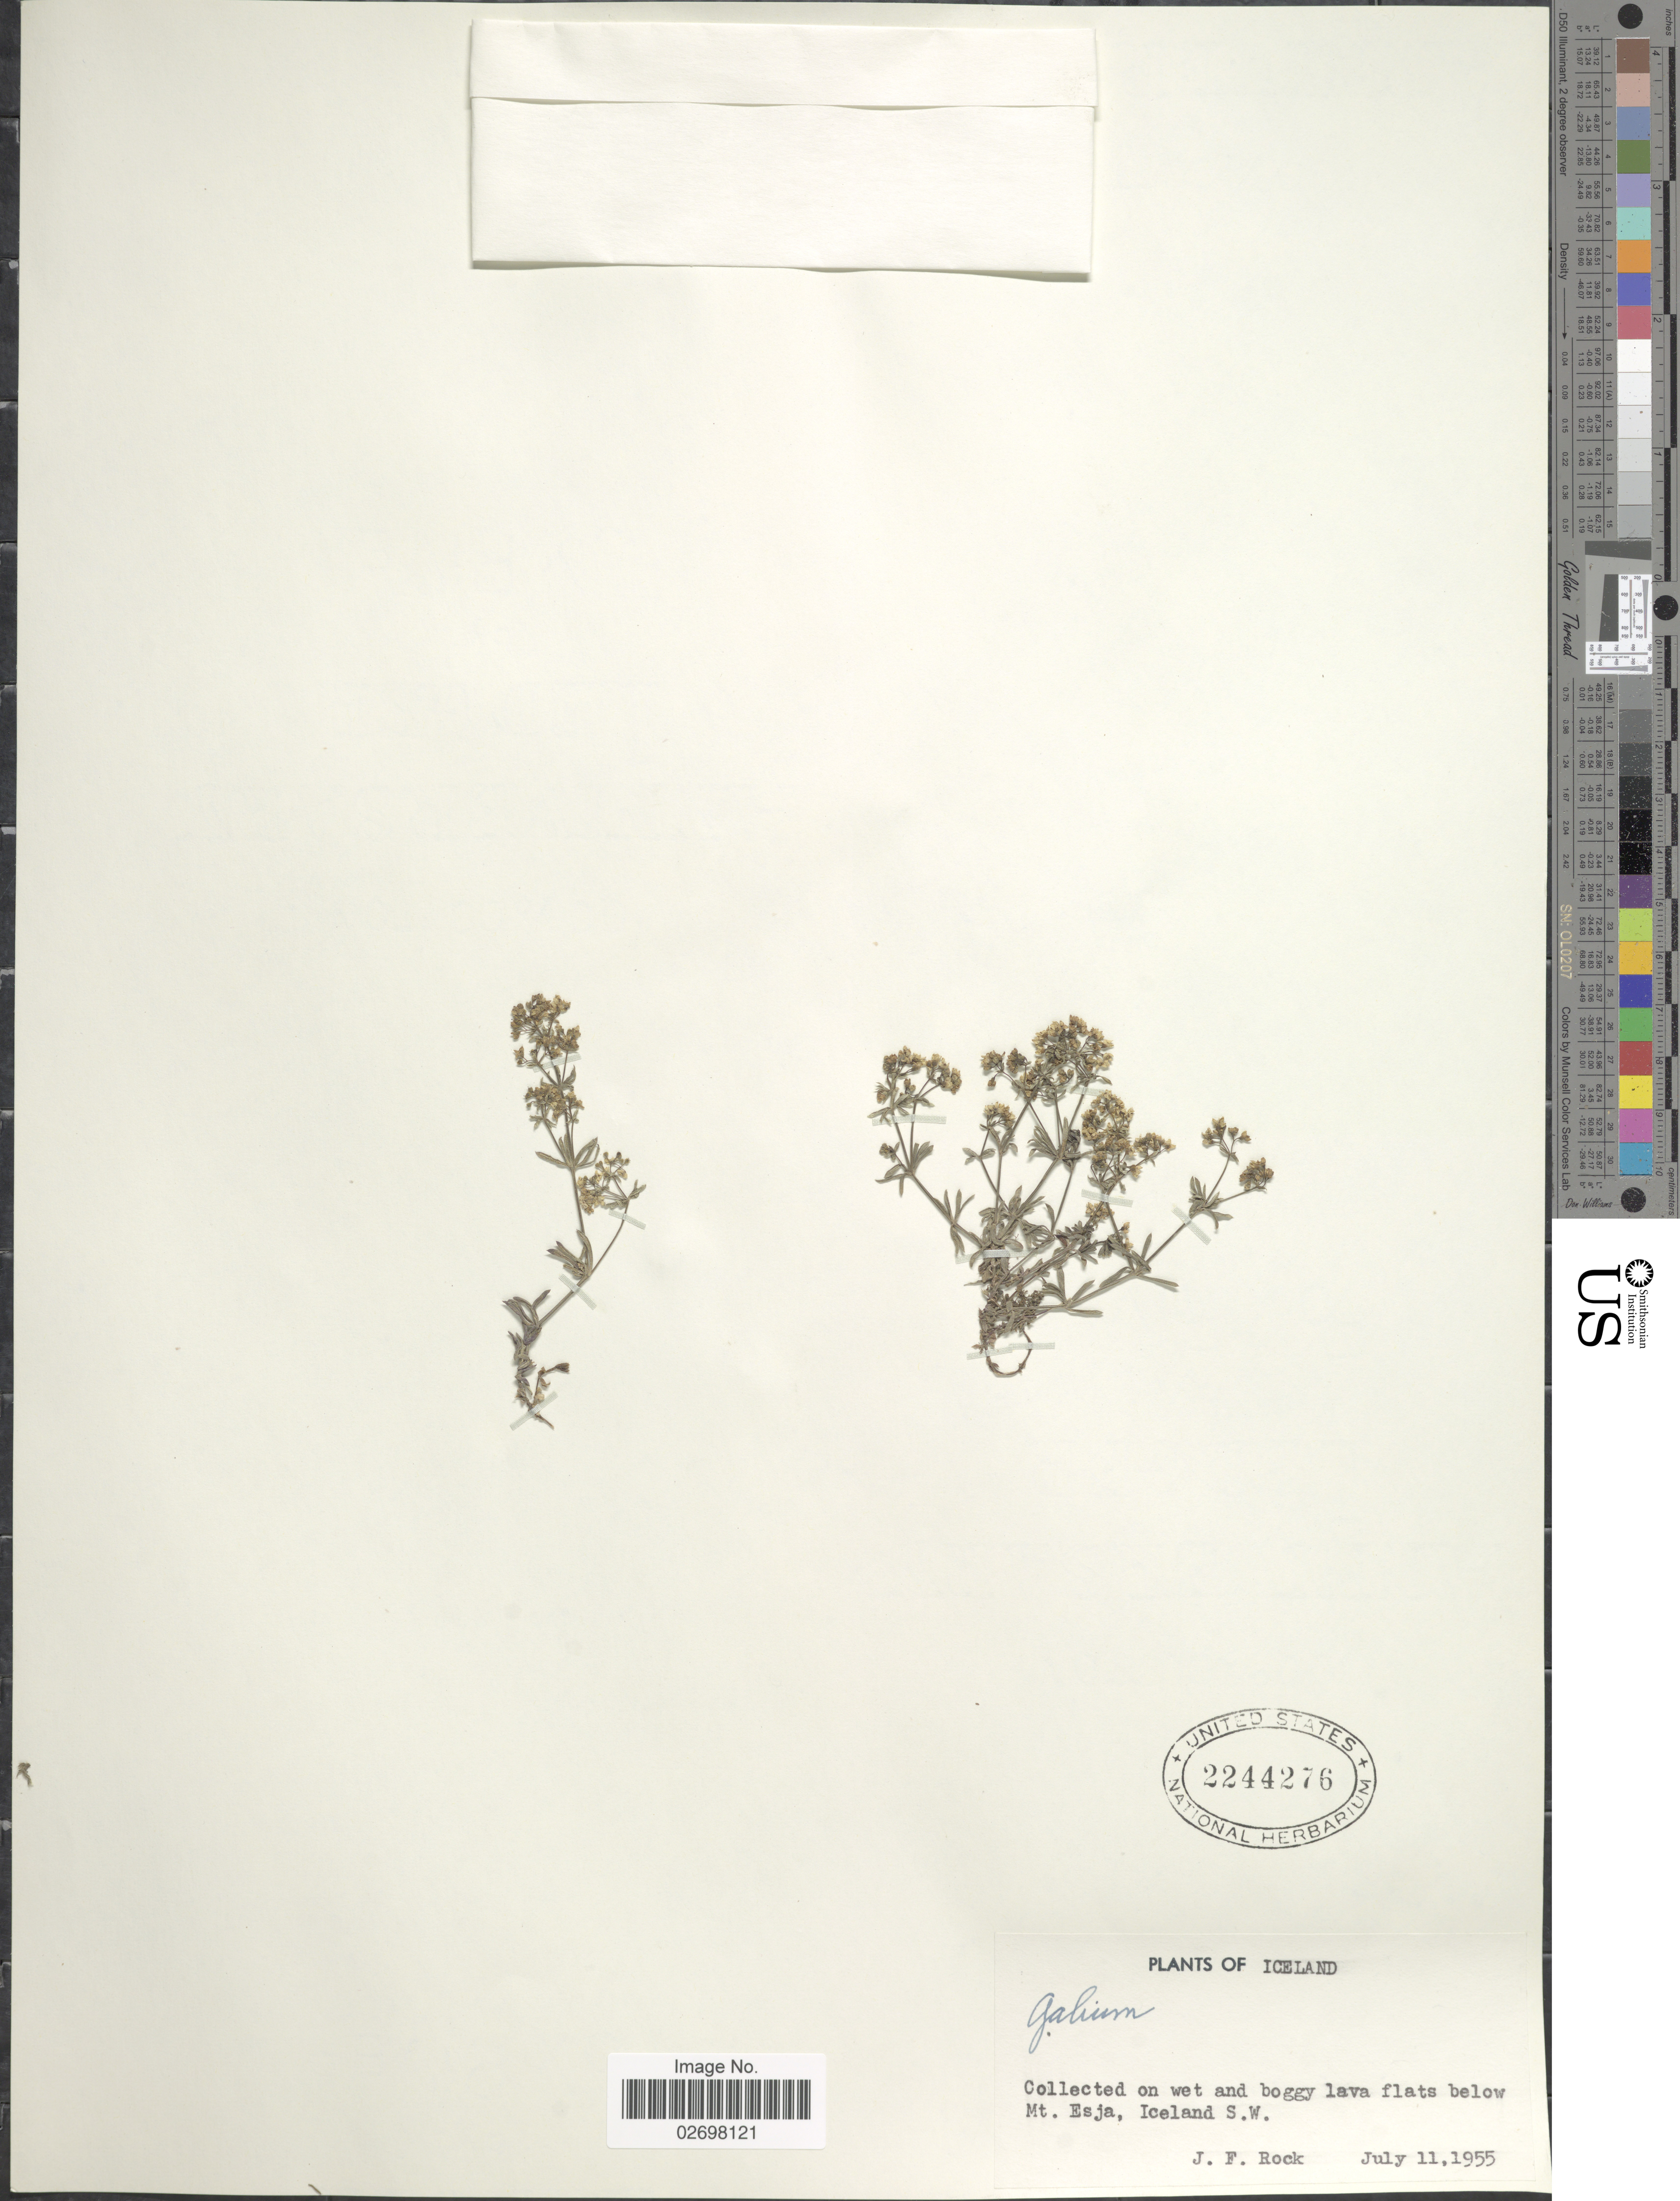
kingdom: Plantae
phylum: Tracheophyta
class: Magnoliopsida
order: Gentianales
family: Rubiaceae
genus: Galium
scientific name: Galium sp.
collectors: J. F. Rock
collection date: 1955-07-11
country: Iceland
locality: On wet and boggy lava flats below Mt. Esja, Iceland S.W.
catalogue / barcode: US 2244276